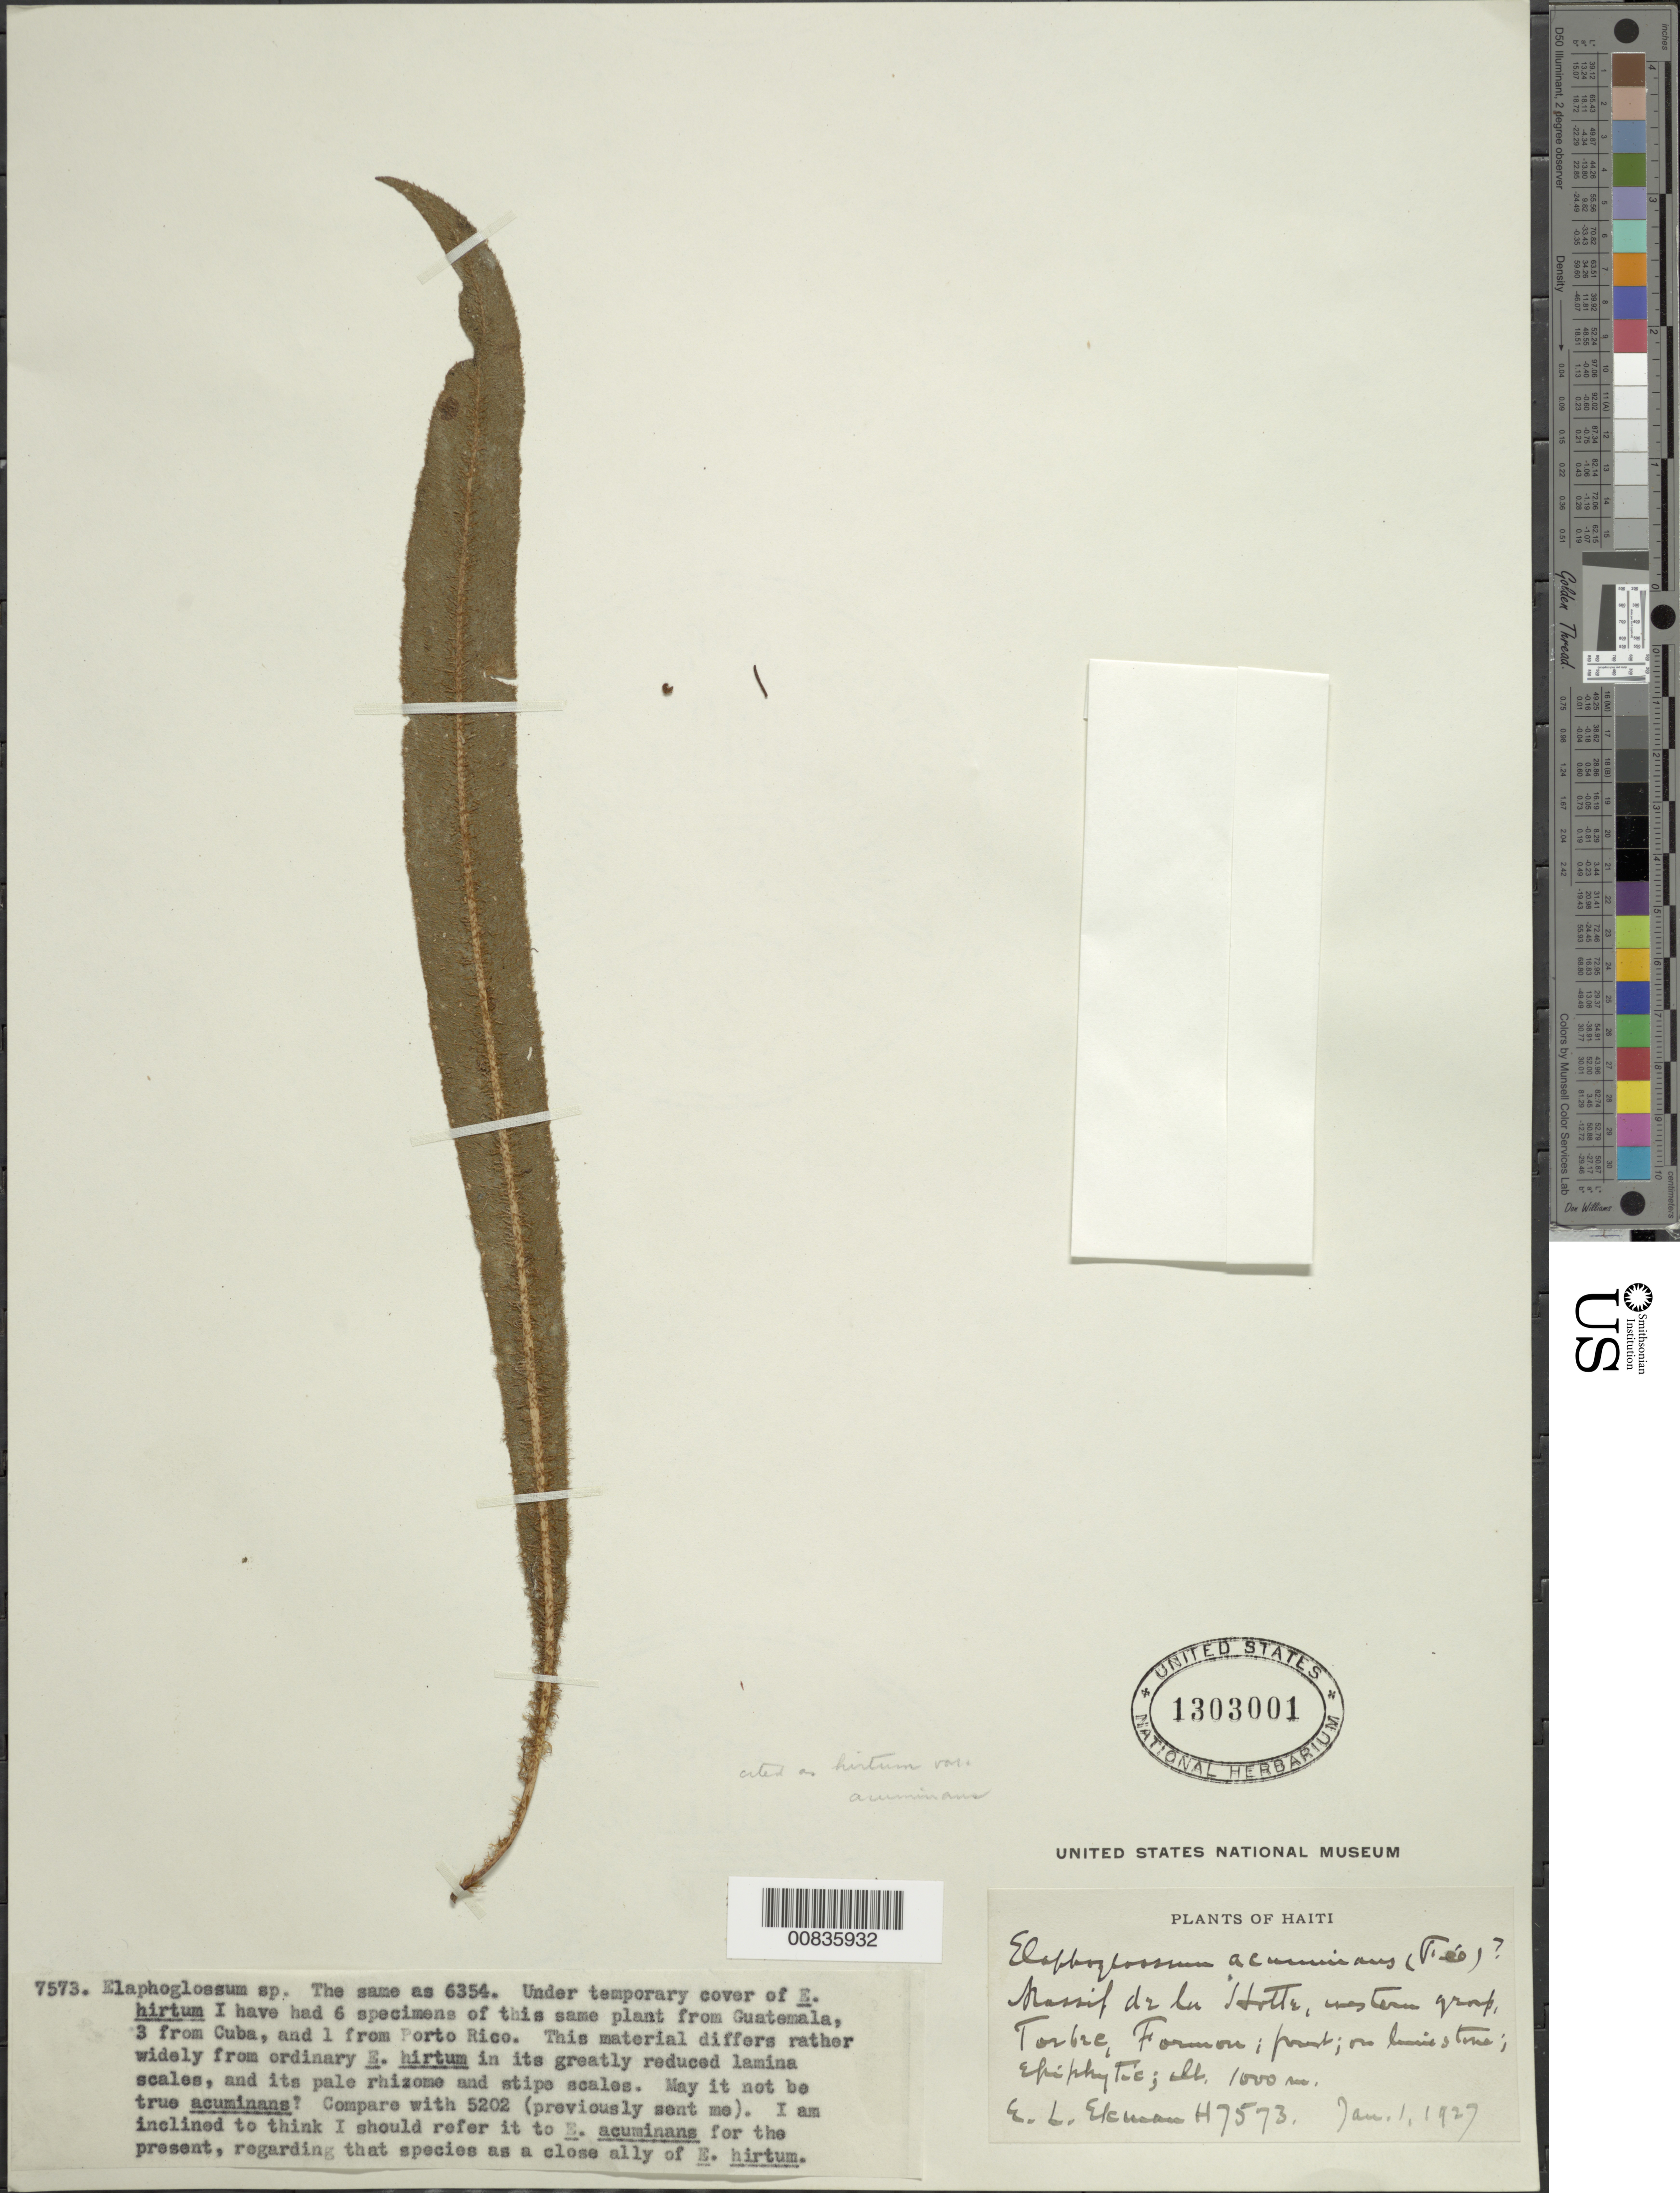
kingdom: Plantae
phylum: Tracheophyta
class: Polypodiopsida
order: Polypodiales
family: Dryopteridaceae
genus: Elaphoglossum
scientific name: Elaphoglossum hirtum var. acuminans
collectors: E. L. Ekman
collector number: H 7573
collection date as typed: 01 Jan 1927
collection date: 1927-01-01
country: Haiti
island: Hispaniola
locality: Massif de la Hotte, western group, torbec, Forman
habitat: Forest, on limestone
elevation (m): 1000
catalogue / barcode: US 1303001